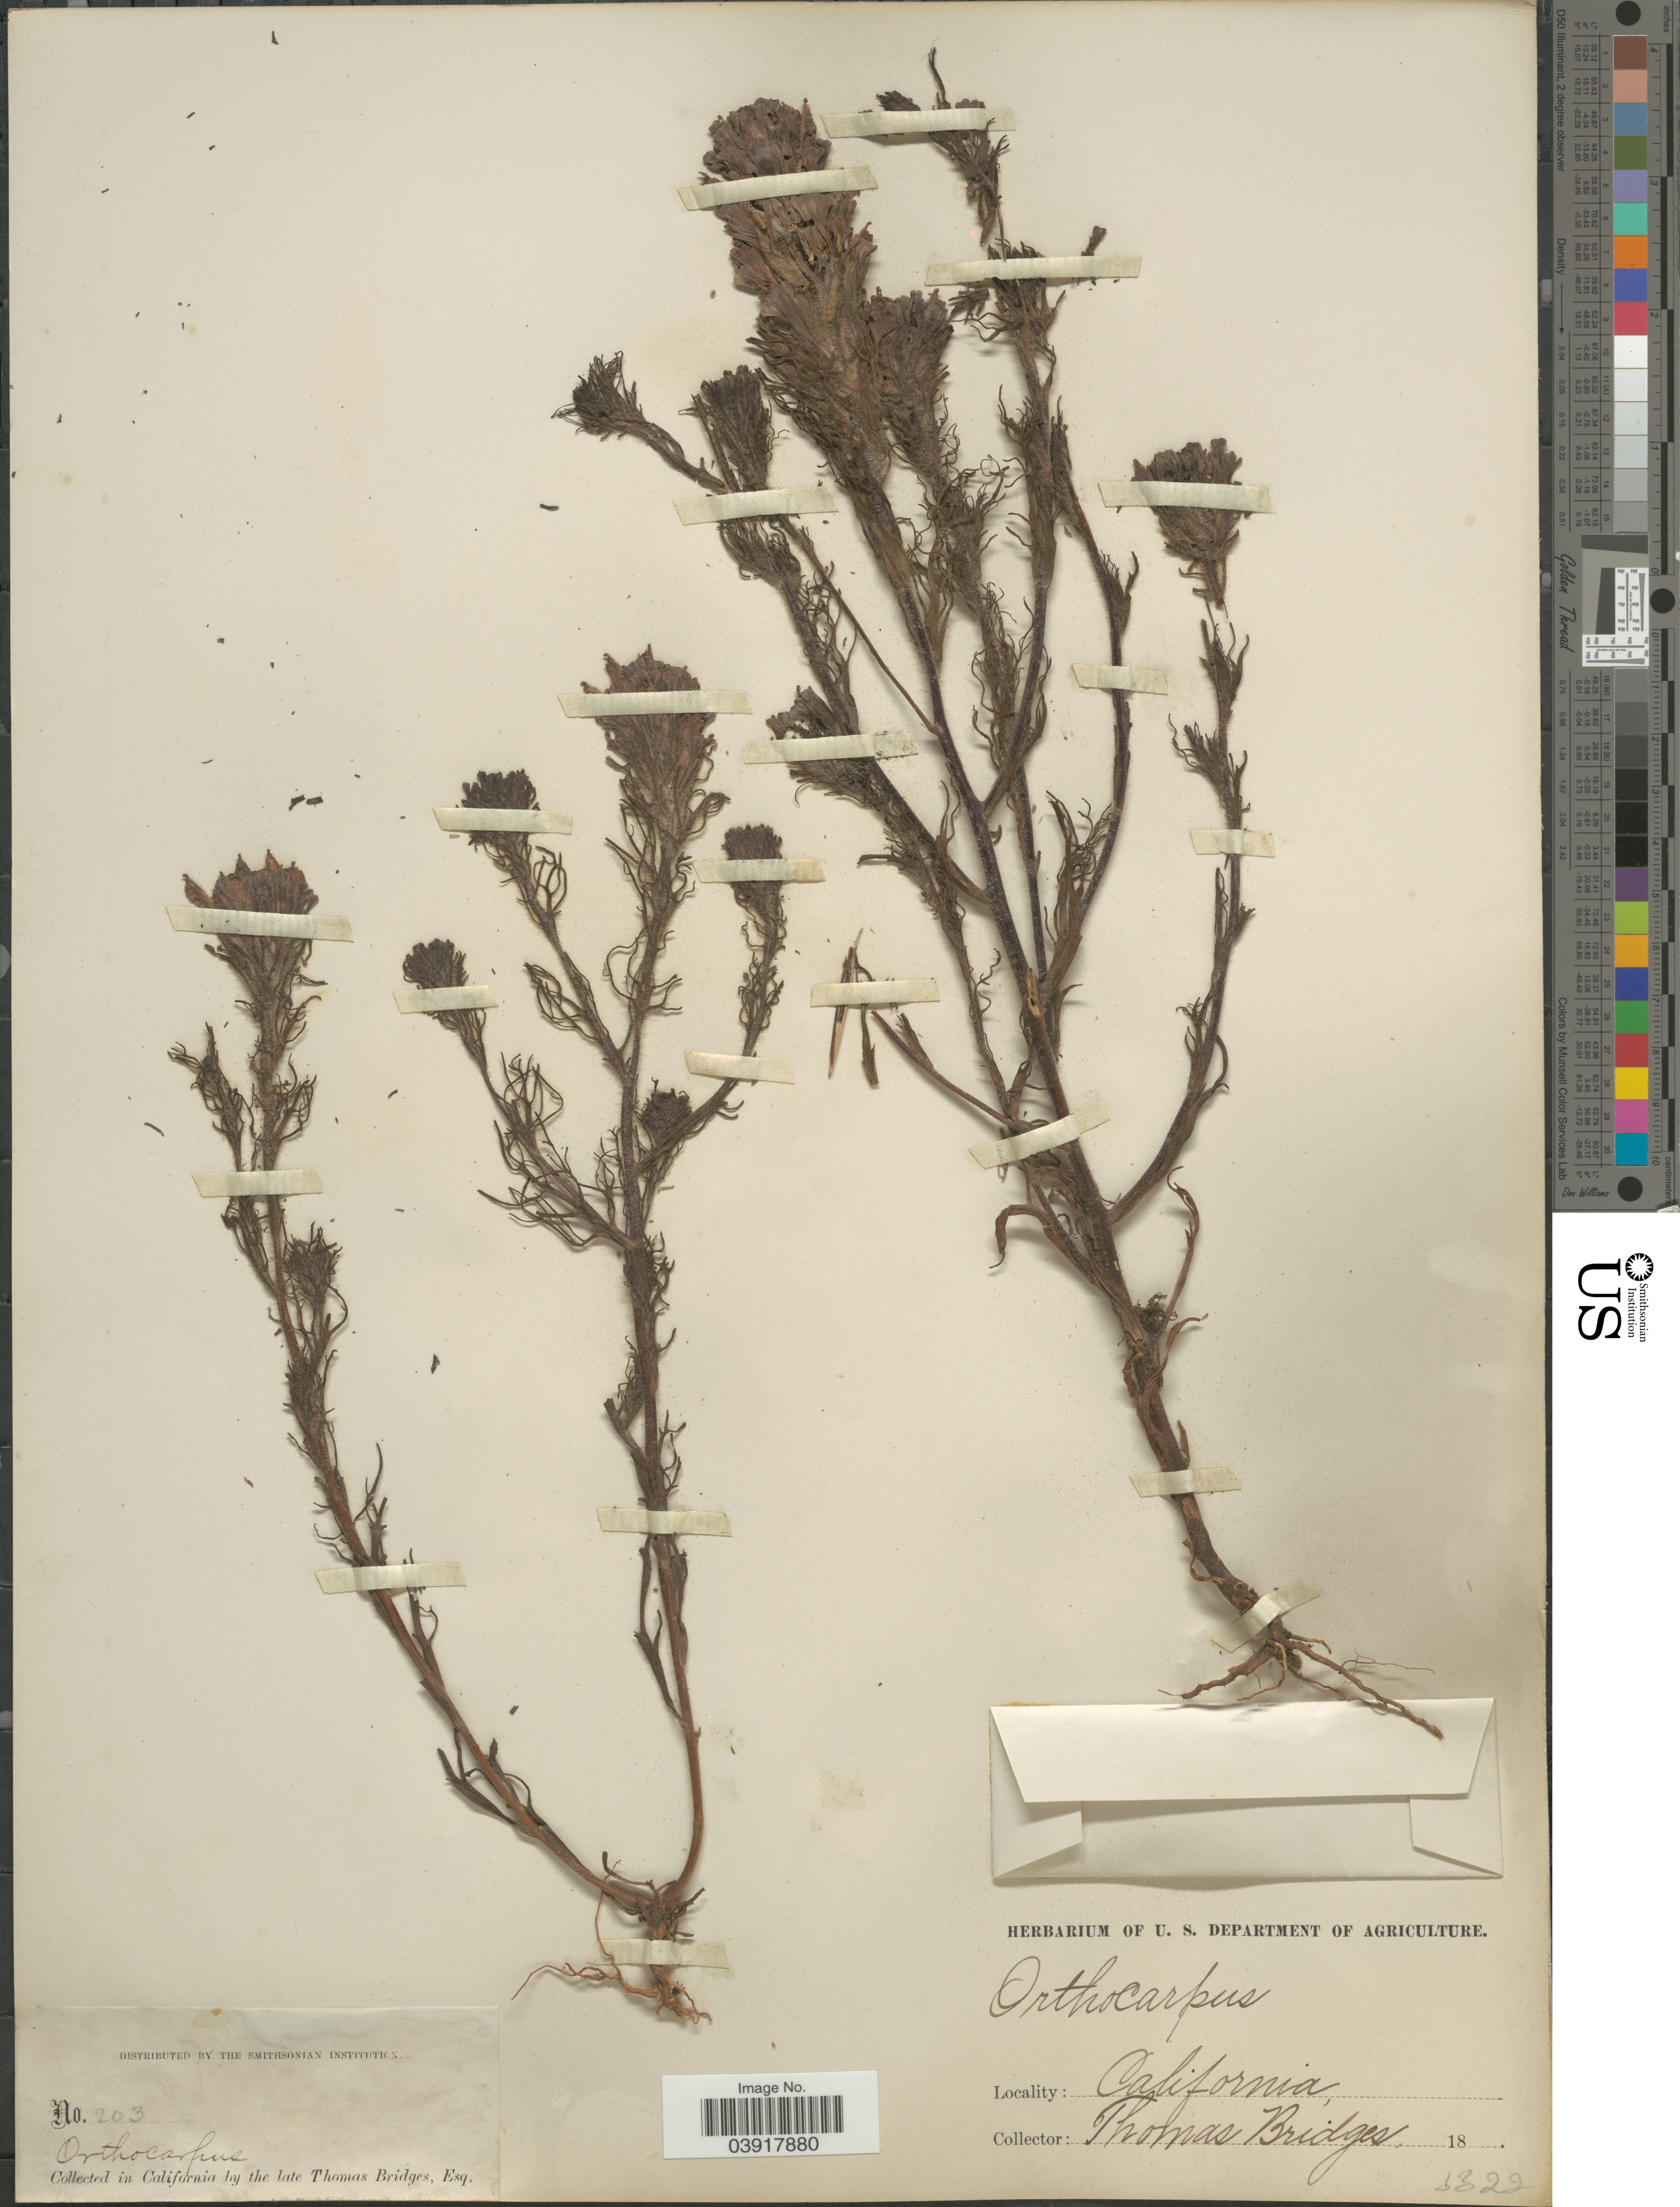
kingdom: Plantae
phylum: Tracheophyta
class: Magnoliopsida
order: Lamiales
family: Orobanchaceae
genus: Orthocarpus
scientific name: Orthocarpus purpurascens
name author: Benth.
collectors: T. Bridges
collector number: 203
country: United States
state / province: California